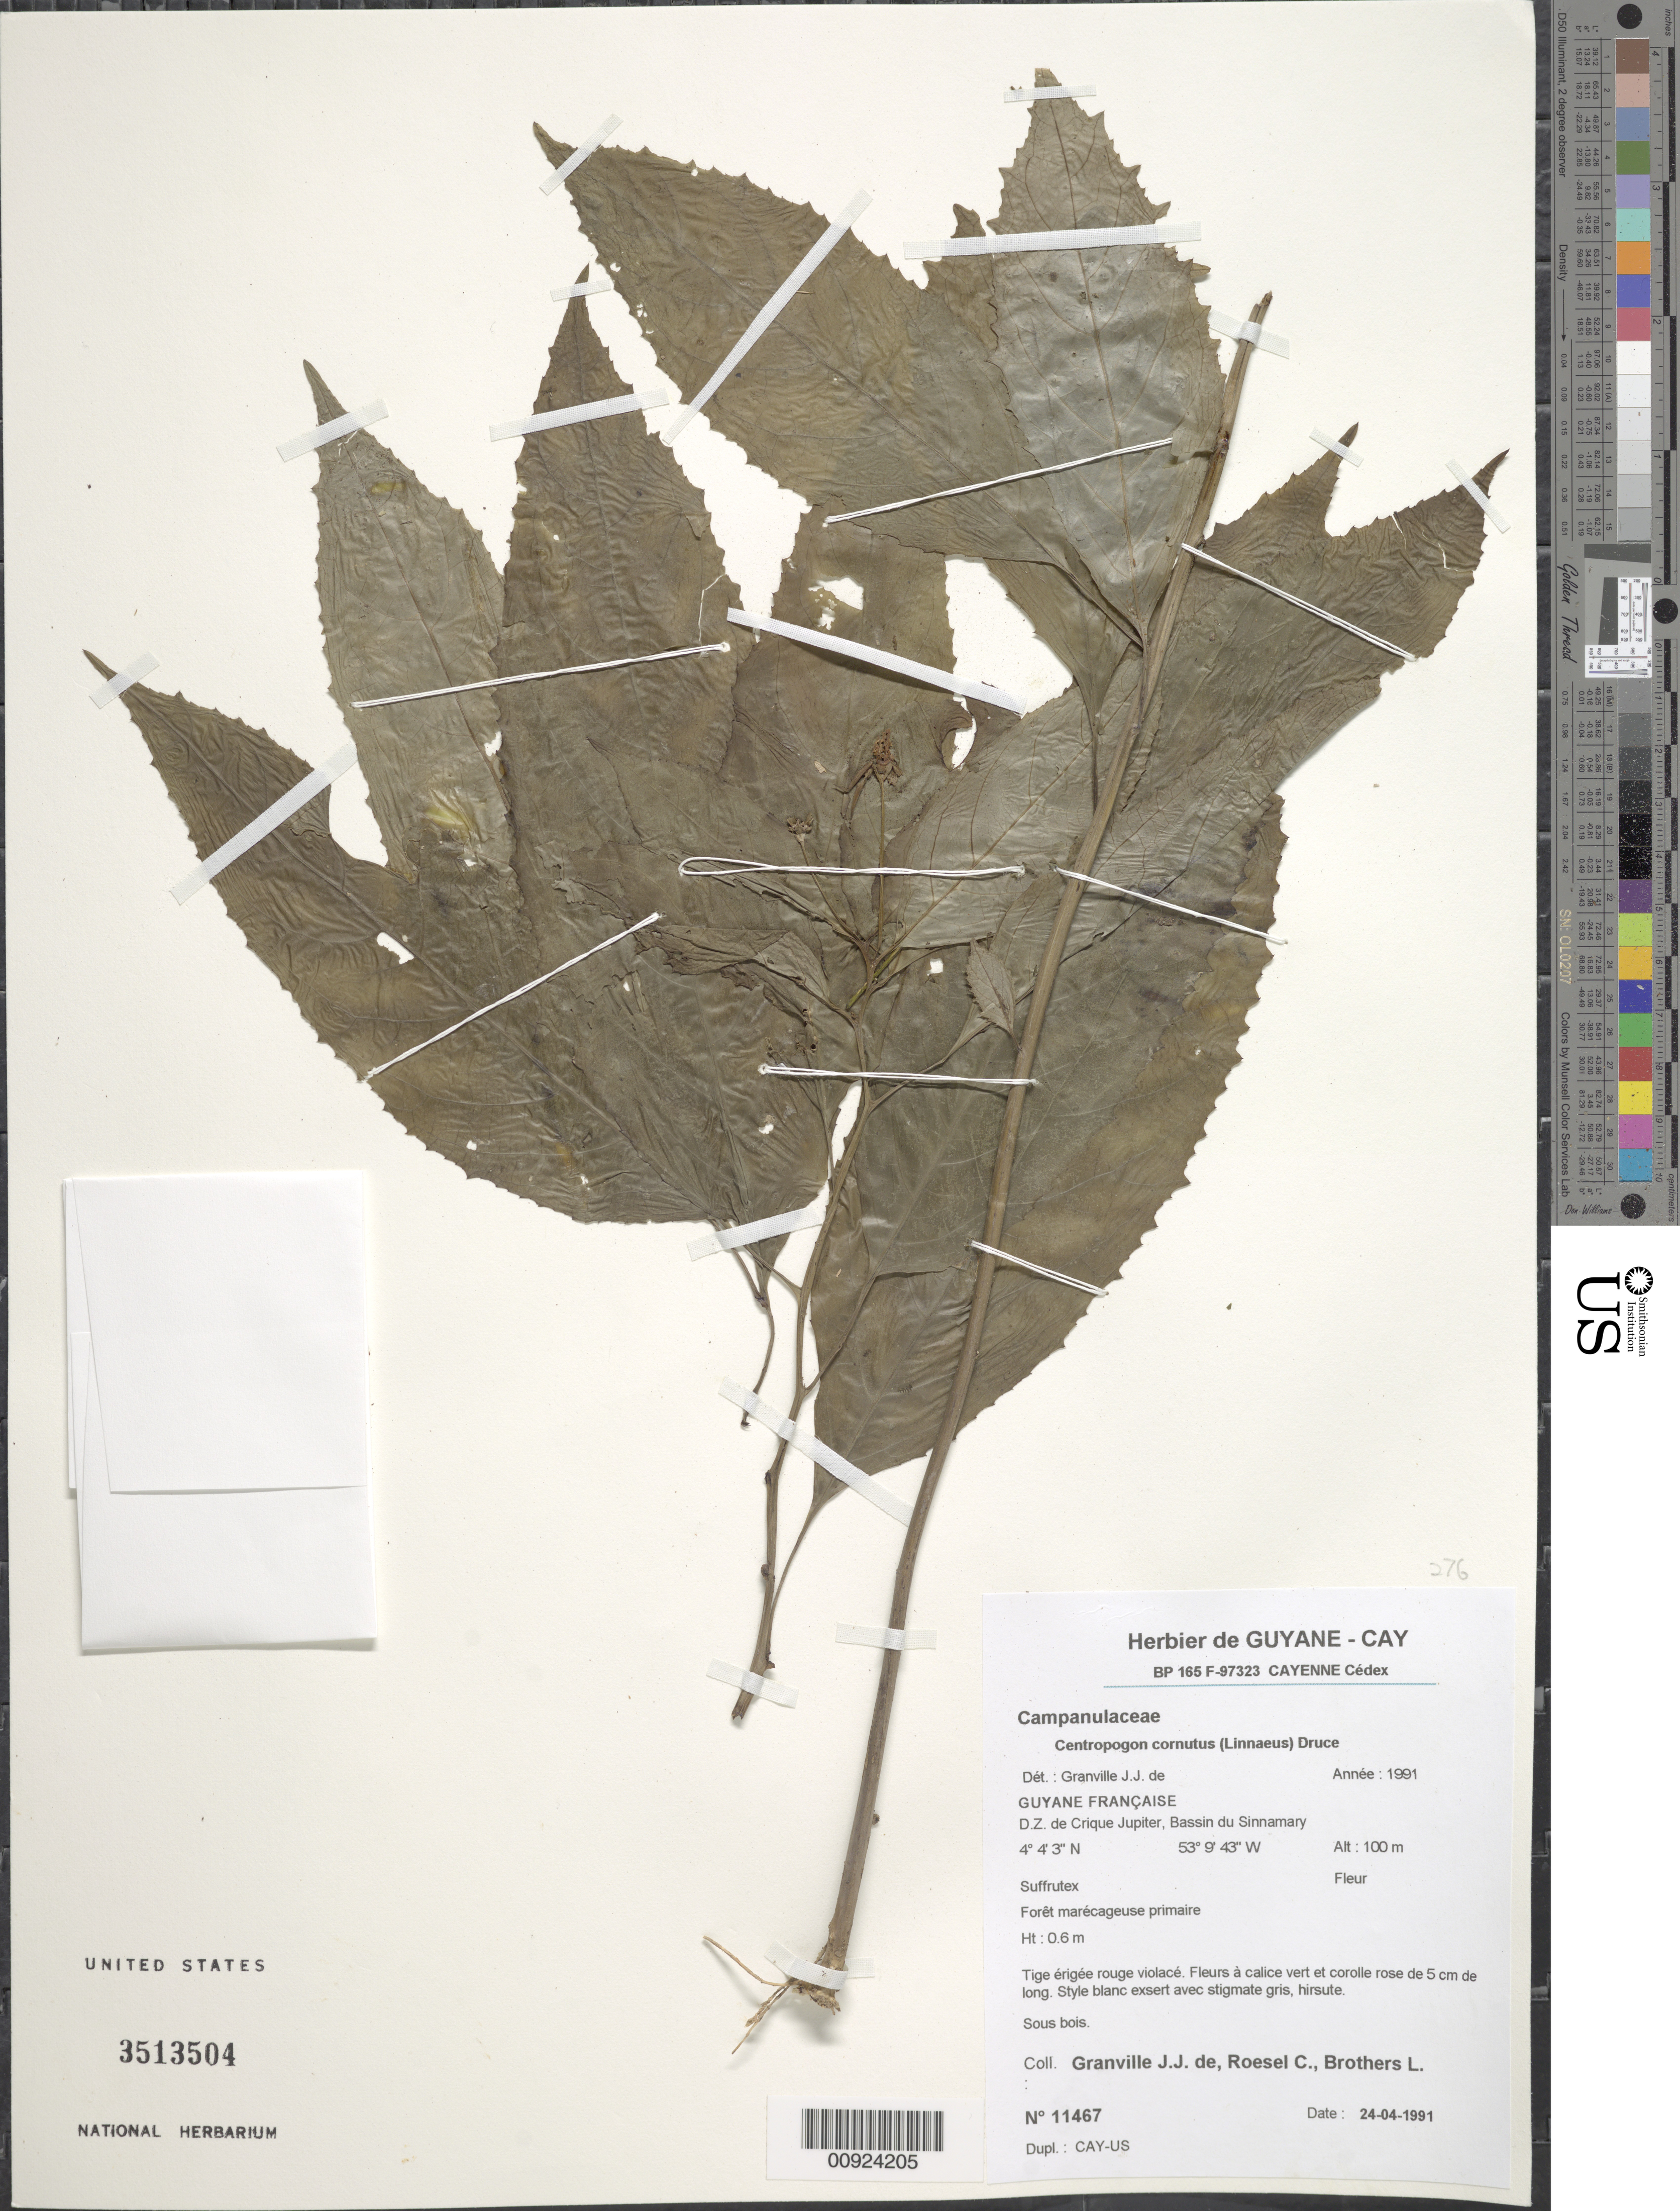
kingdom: Plantae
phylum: Tracheophyta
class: Magnoliopsida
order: Asterales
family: Campanulaceae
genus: Centropogon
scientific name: Centropogon cornutus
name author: (L.) Druce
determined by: Granville, J. J. de, (CAY), Institut de Recherche pour le Developpement (IRD) (FRENCH GUIANA)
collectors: J.-J. de Granville, C. S. Roesel & L. Brothers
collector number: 11467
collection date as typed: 24-Apr-91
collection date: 1991-04-24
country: French Guiana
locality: D.Z. de Crique Jupiter, Bassin du Sinnamary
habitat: Foret marecageuse primaire. Sous bois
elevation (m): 100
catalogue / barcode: US 3513504